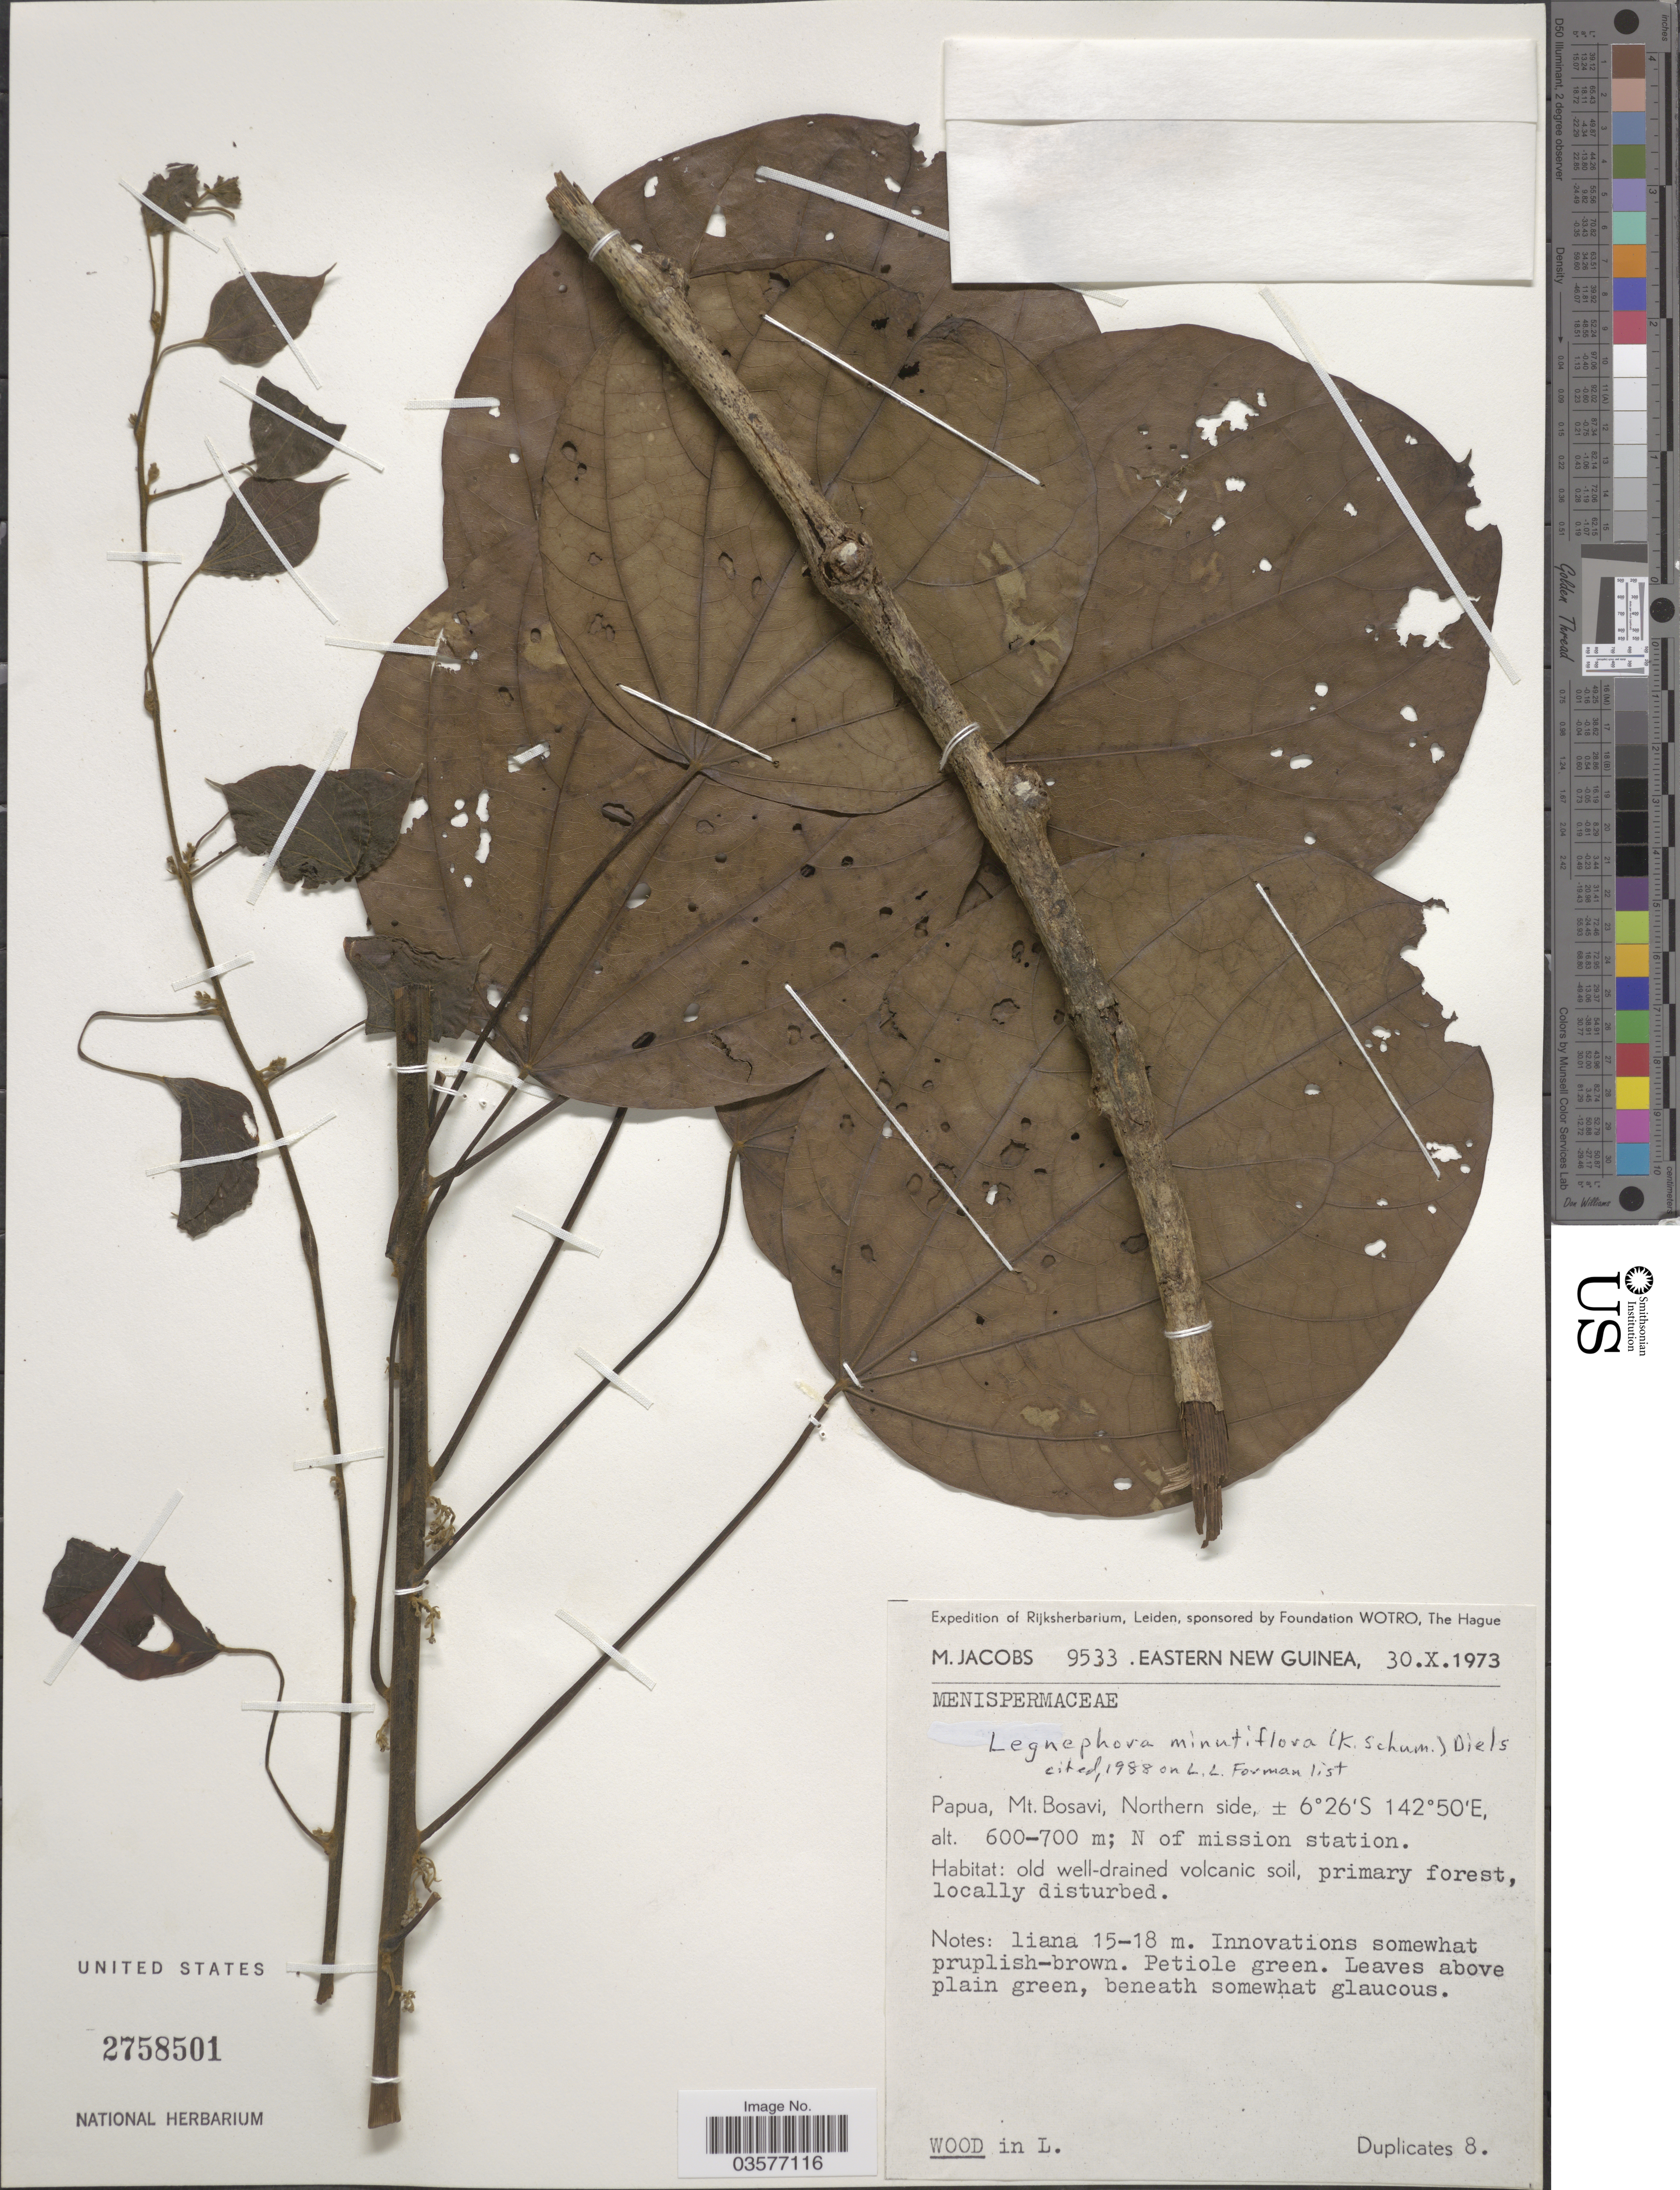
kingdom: Plantae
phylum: Tracheophyta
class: Magnoliopsida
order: Ranunculales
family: Menispermaceae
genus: Legnephora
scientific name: Legnephora minutiflora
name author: (K. Schum.) Diels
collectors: M. Jacobs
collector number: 9533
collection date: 1973-10-30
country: Papua New Guinea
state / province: Northern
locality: Eastern New Guinea. Papua, Mt. Bosavi, Northern Side, N of mission station.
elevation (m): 600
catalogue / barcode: US 2758501